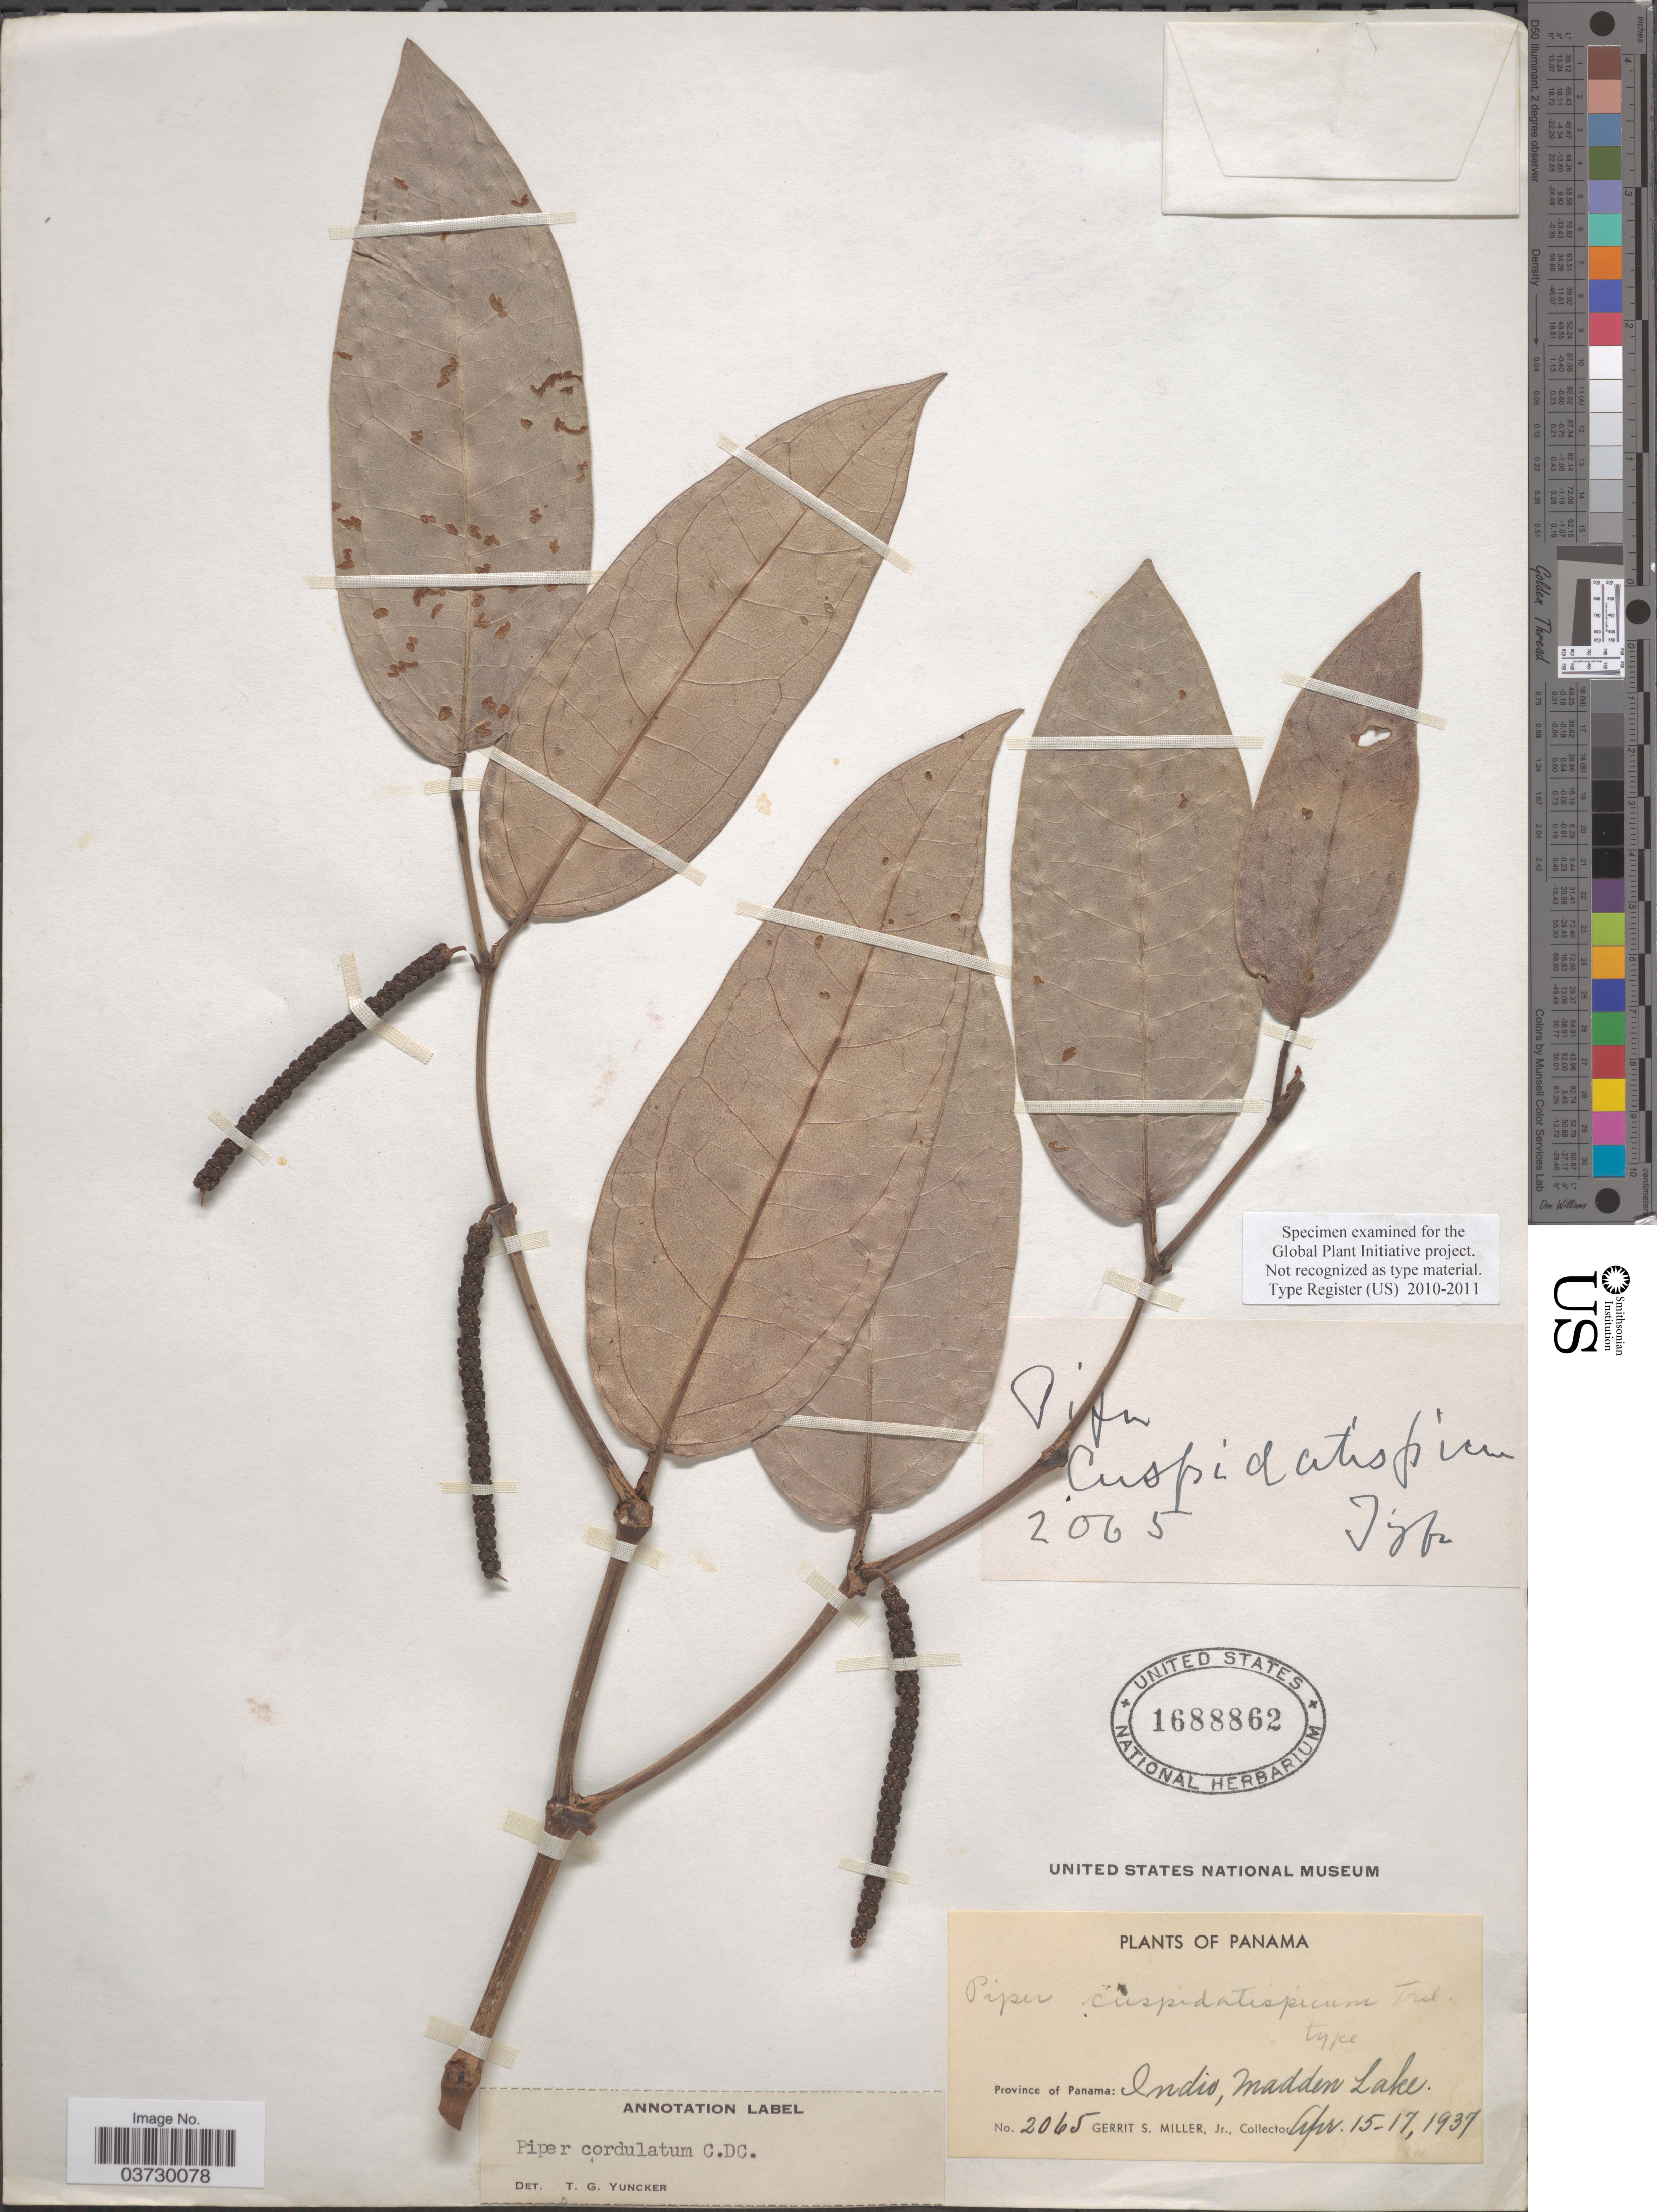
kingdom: Plantae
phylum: Tracheophyta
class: Magnoliopsida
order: Piperales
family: Piperaceae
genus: Piper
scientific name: Piper cordulatum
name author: C. DC.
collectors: G. S. Miller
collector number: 2065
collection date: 1937-04-15/1937-04-17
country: Panama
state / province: Panamá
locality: Indio, Madden Lake.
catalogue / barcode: US 1688862